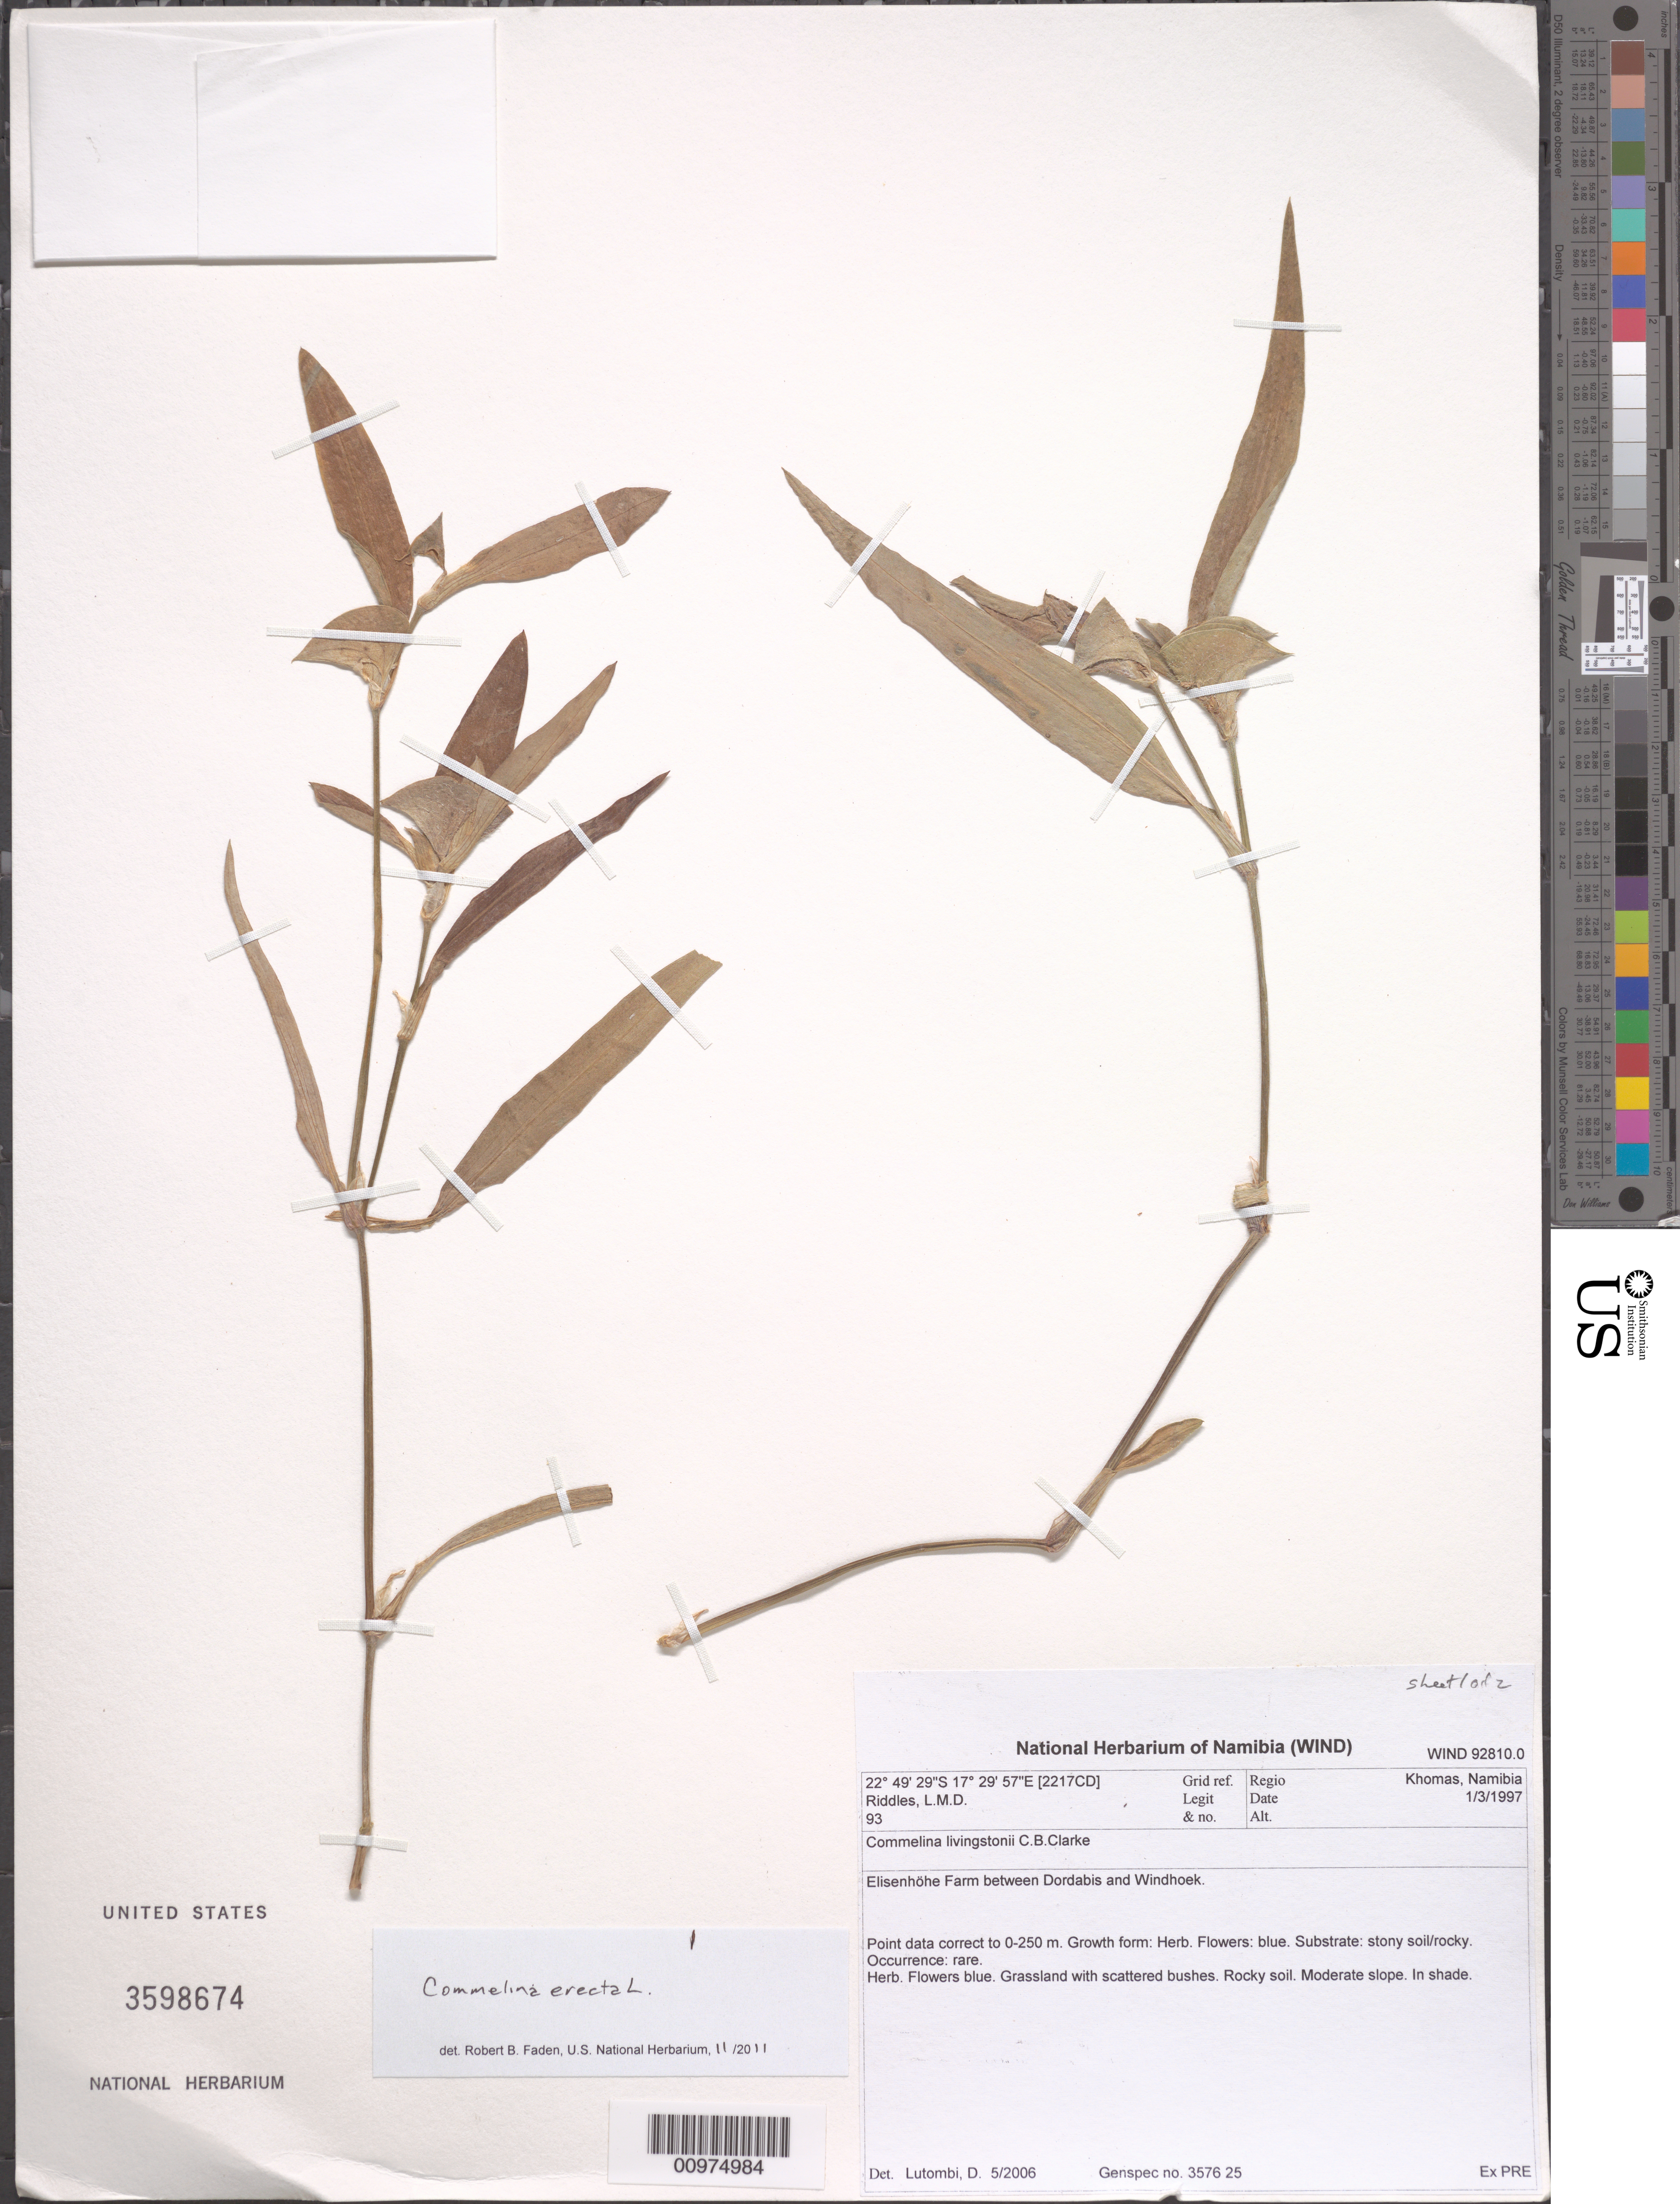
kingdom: Plantae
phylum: Tracheophyta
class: Liliopsida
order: Commelinales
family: Commelinaceae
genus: Commelina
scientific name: Commelina erecta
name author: L.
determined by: Faden, Robert B., (US), Smithsonian Institution - National Museum of Natural History (UNITED STATES)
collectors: L. Riddles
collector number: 93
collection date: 1997-03-01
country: Namibia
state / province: Khomas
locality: Elisenhohe Farm between Dordabis and Windhoek.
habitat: Substrate : stony soil/rocky. Grassland with scattered bushes. Rocky soil. Moderate slope. In shade.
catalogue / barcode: US 3598674